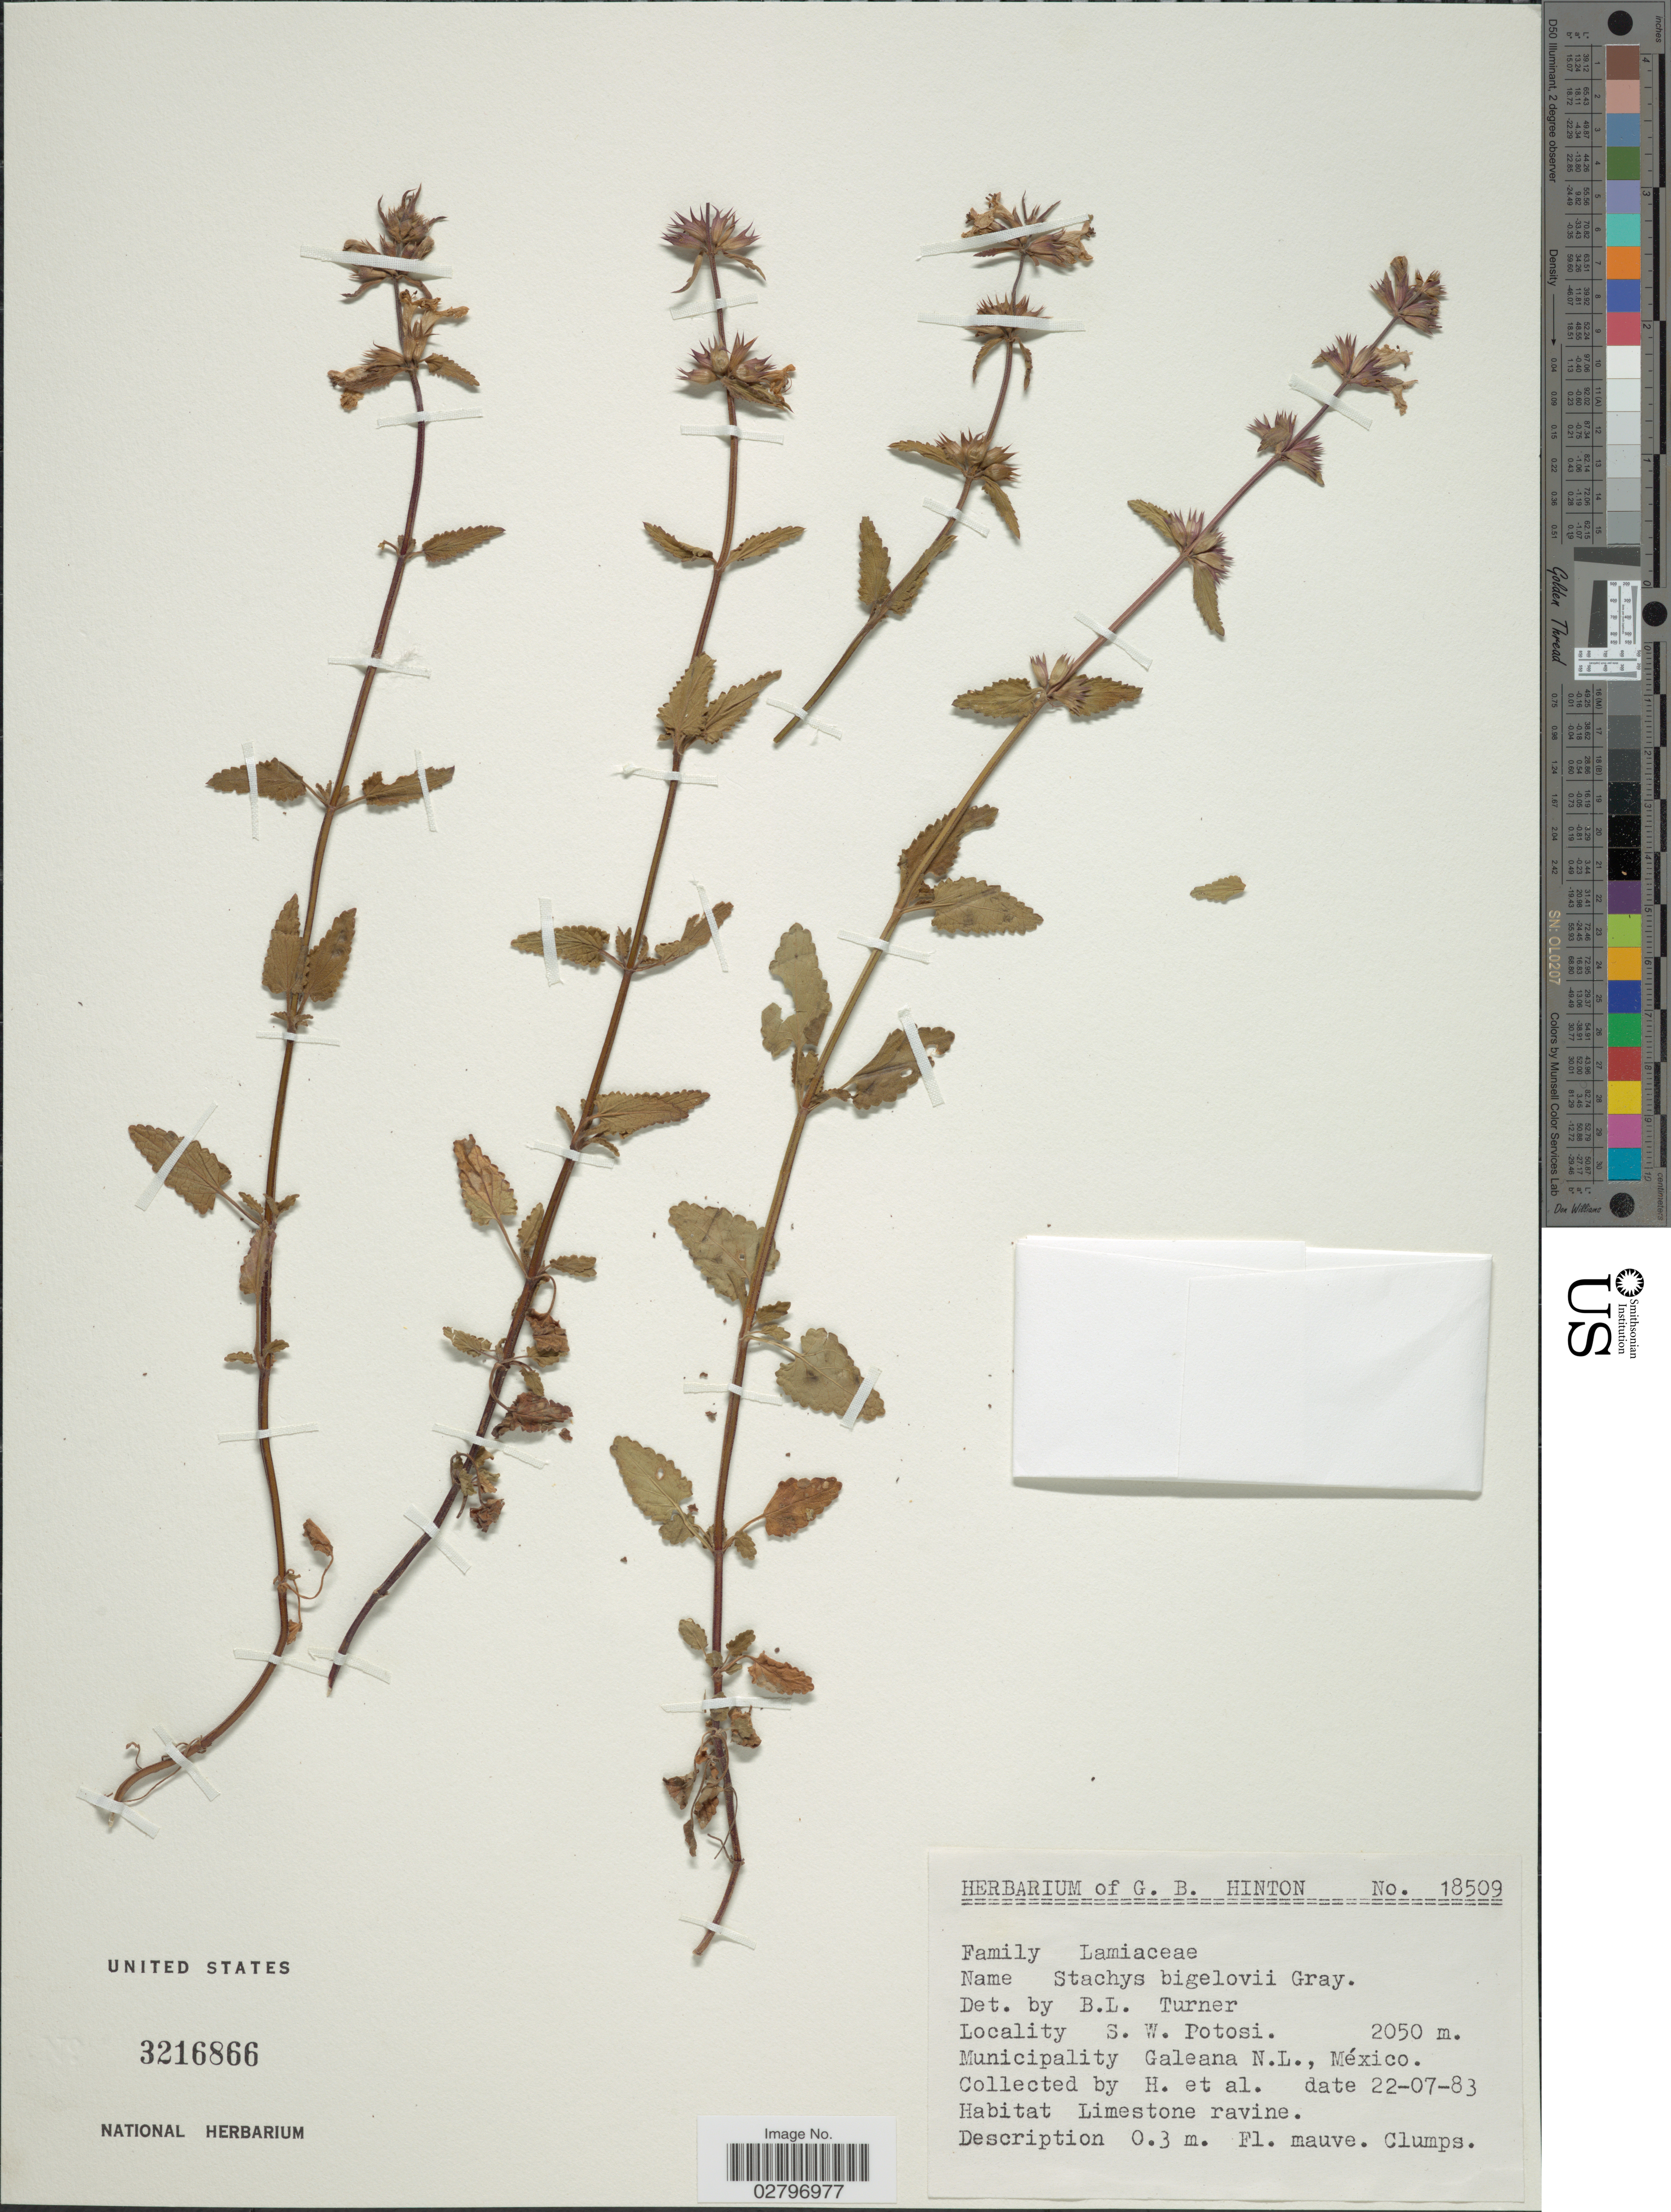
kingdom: Plantae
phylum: Tracheophyta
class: Magnoliopsida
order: Lamiales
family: Lamiaceae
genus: Stachys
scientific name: Stachys bigelovii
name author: A. Gray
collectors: G. B. Hinton & et al.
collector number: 18509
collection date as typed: Transcribed d/m/y: 22/7/83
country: Mexico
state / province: Nuevo León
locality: S.W. Potosi, Municipality Galeana N.L., México.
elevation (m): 2050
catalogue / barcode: US 3216866